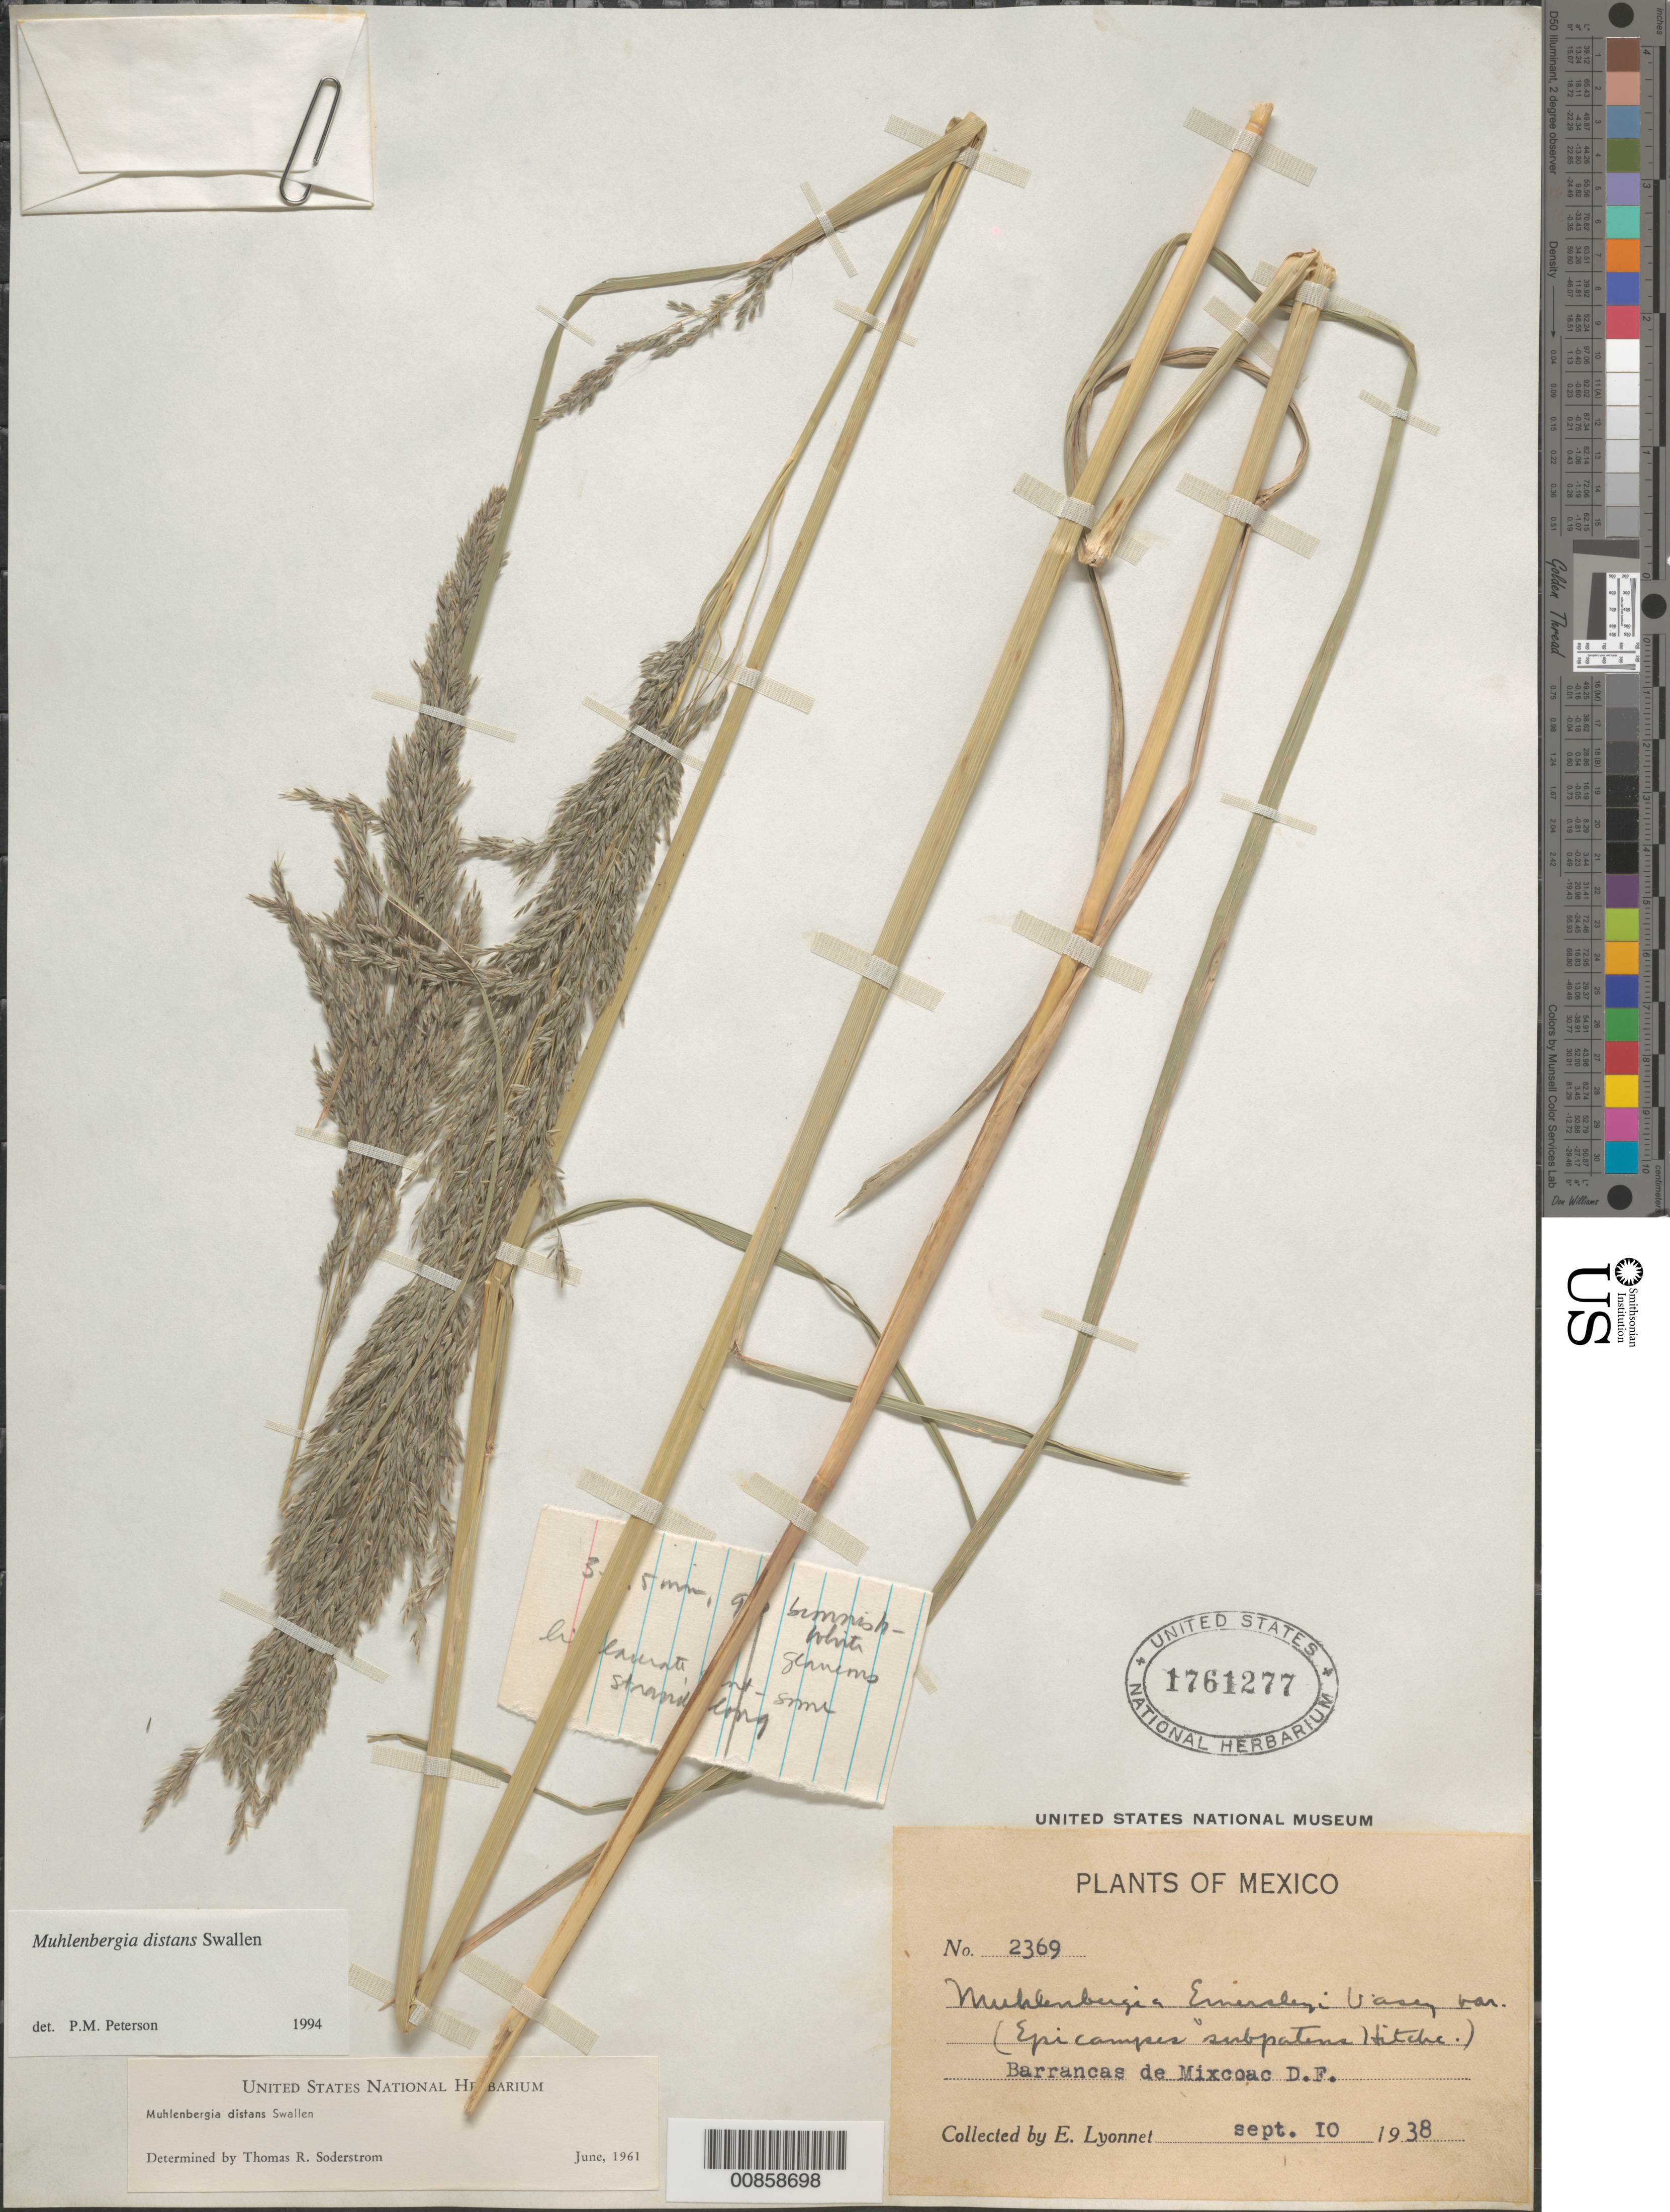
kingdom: Plantae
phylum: Tracheophyta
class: Liliopsida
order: Poales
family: Poaceae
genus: Muhlenbergia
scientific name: Muhlenbergia distans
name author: Swallen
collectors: E. Lyonnet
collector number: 2369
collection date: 1938-09-10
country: Mexico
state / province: Distrito Federal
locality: Barrancas de Mixcoac.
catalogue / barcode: US 1761277